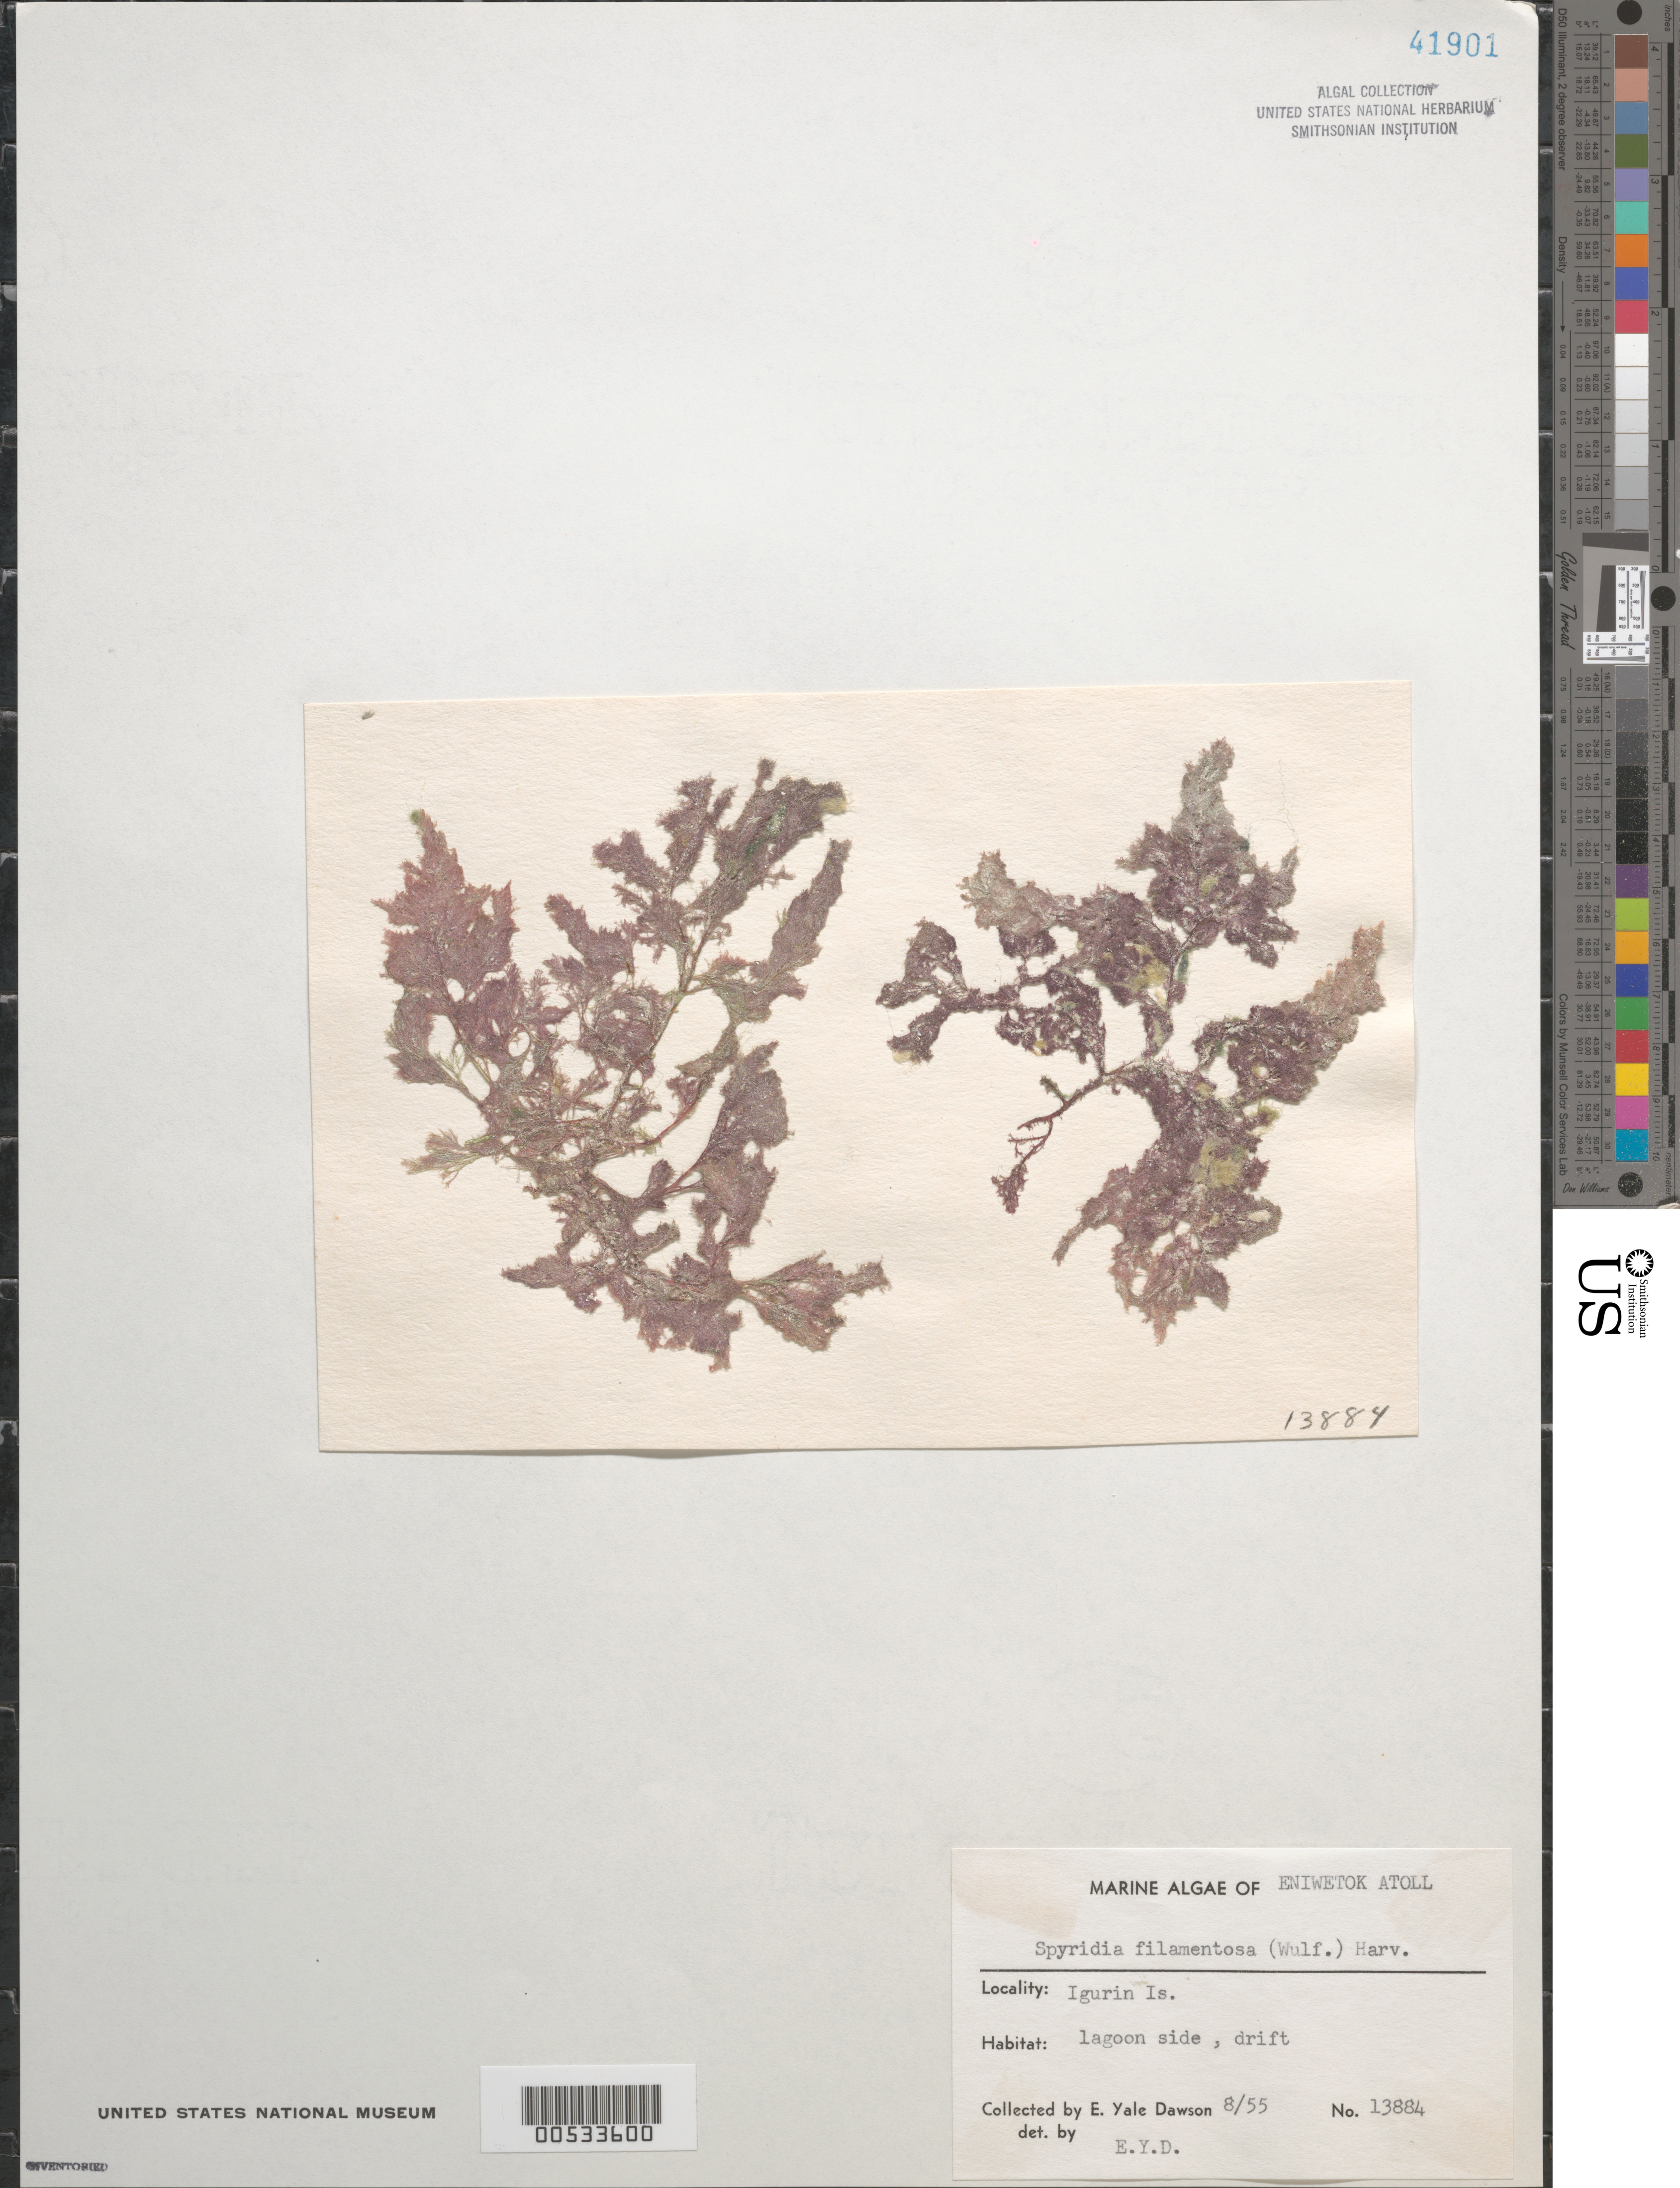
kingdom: Plantae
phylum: Rhodophyta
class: Florideophyceae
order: Ceramiales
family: Spyridiaceae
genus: Spyridia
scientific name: Spyridia filamentosa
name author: (Wulfen) Harv.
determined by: Dawson, E. Y.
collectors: E. Y. Dawson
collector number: EYD 13884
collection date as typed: Aug 1955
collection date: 1955-08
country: Marshall Islands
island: Enewetak [Eniwetok] Atoll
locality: Igurin Islet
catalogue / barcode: US 41901